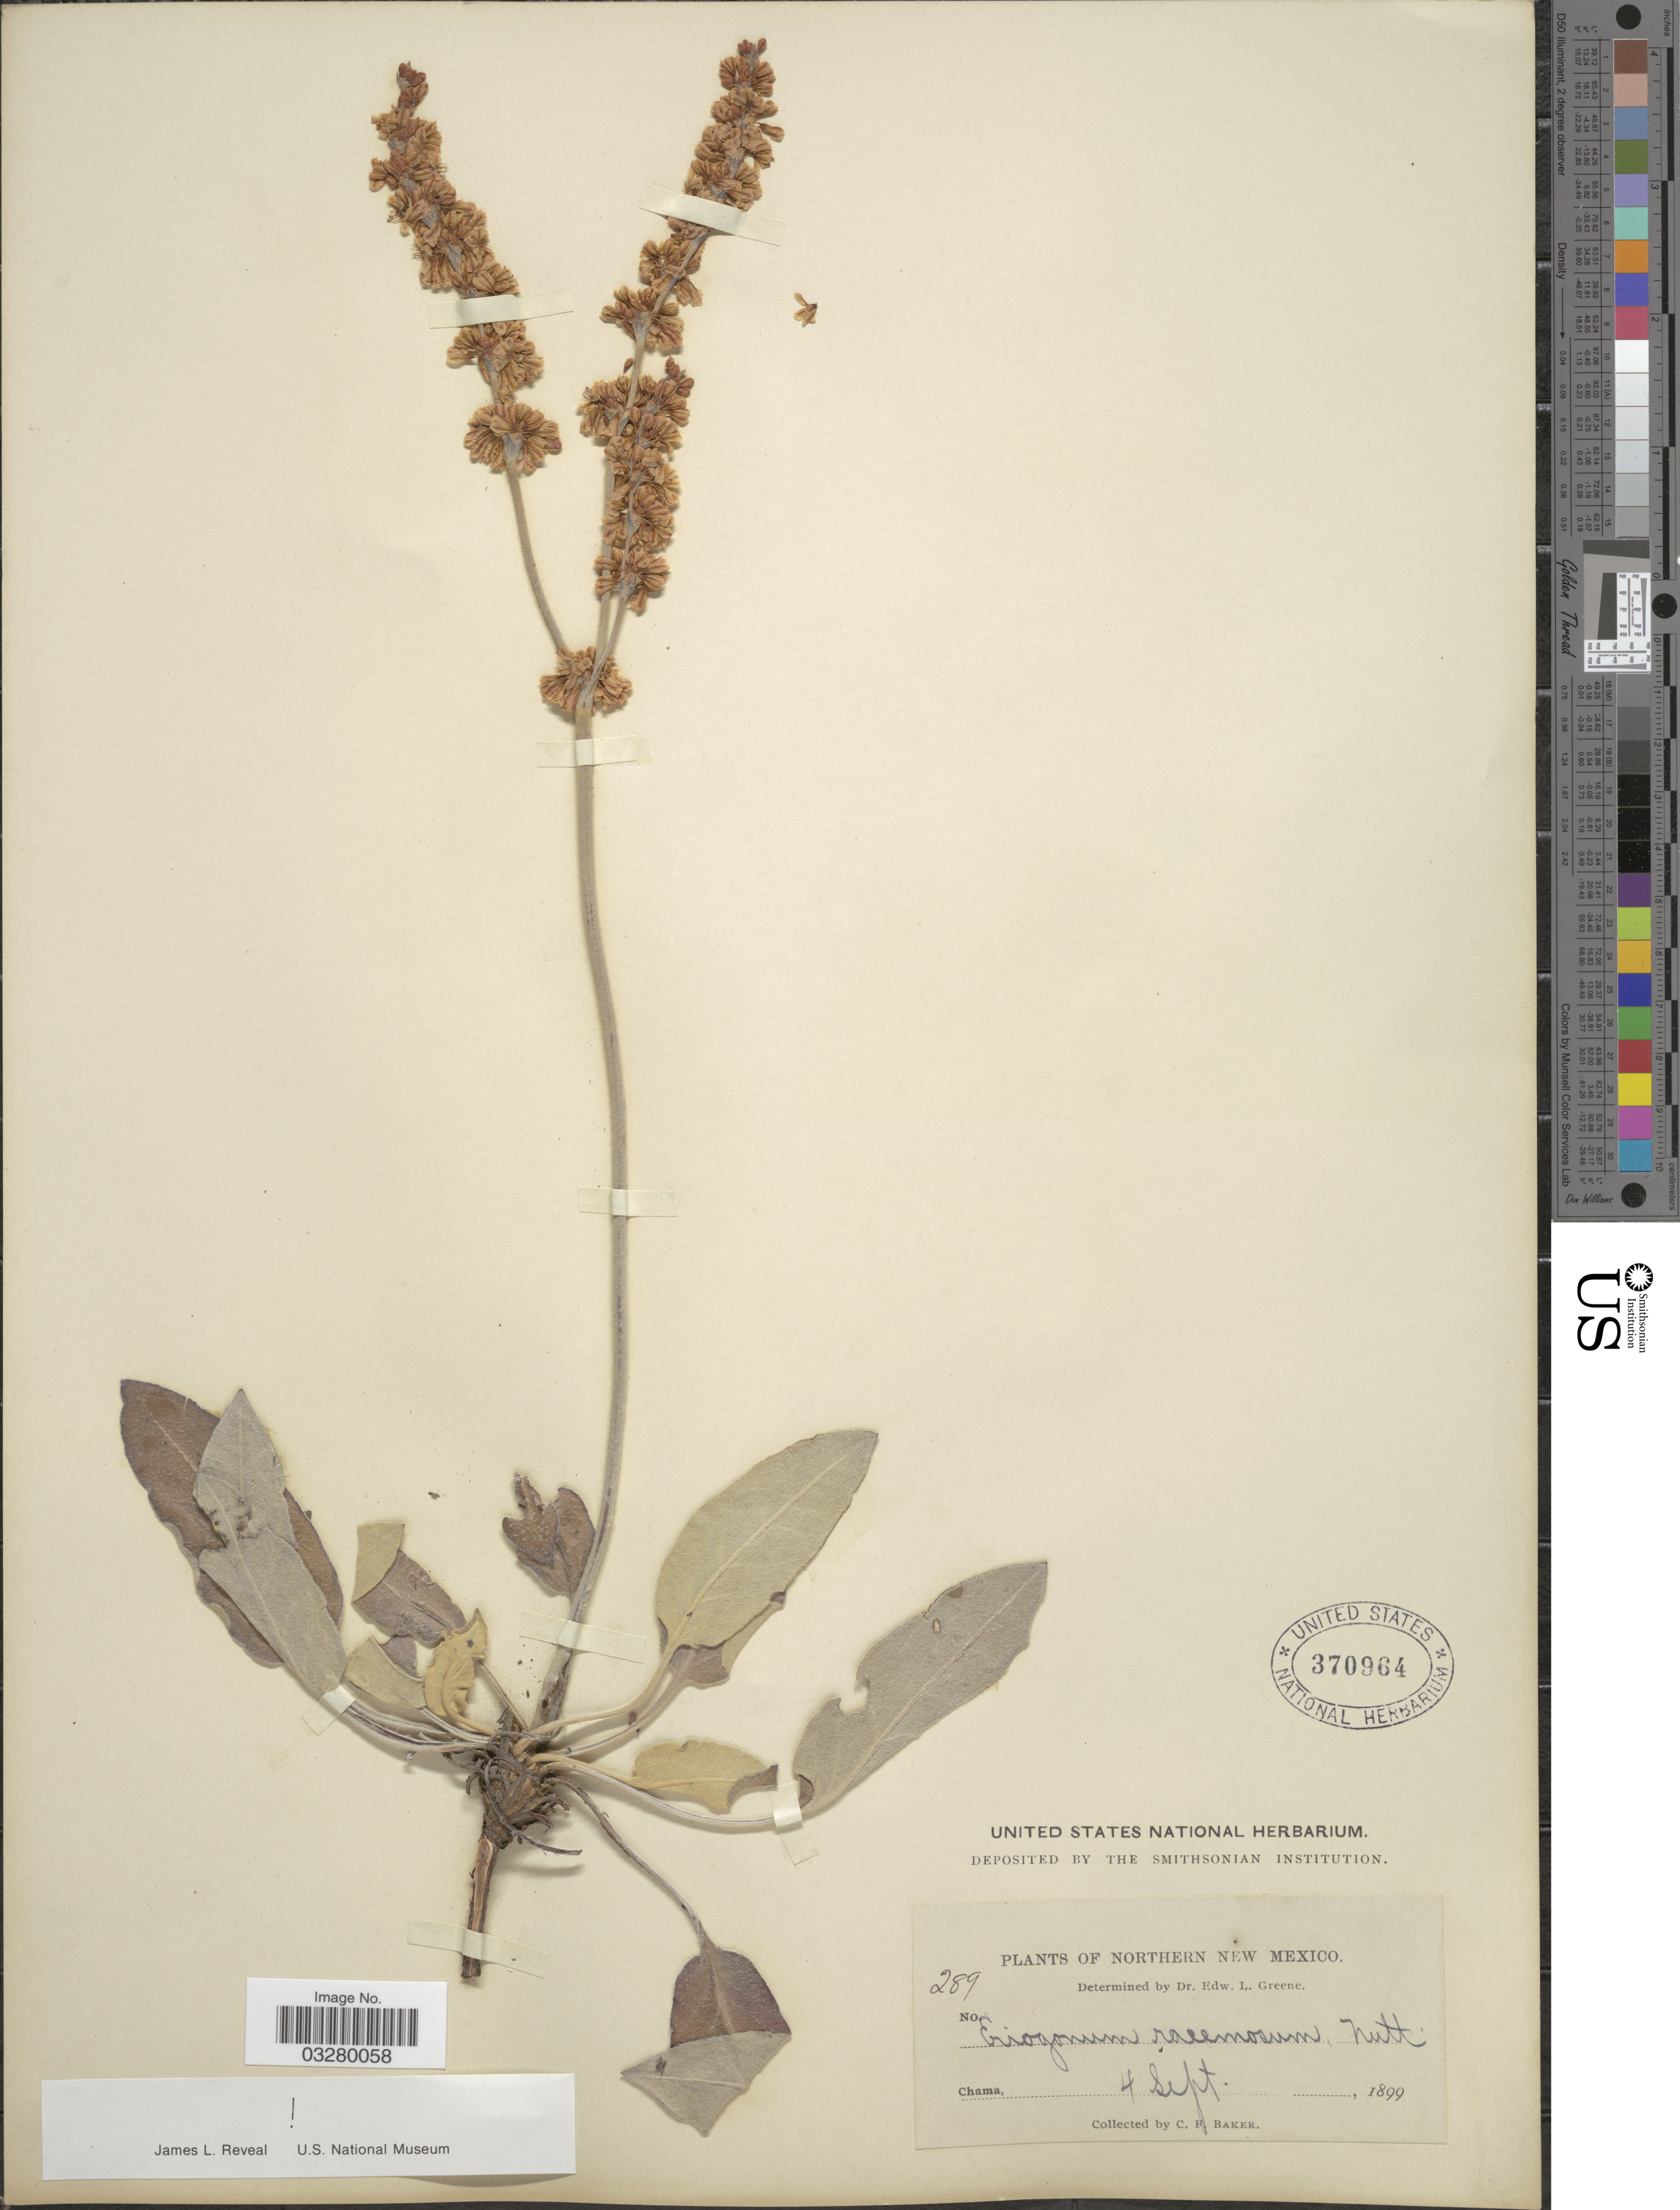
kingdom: Plantae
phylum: Tracheophyta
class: Magnoliopsida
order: Caryophyllales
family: Polygonaceae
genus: Eriogonum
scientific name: Eriogonum racemosum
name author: Nutt.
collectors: C. F. Baker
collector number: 289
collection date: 1899-09-04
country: United States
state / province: New Mexico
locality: Northern New Mexico, Chama.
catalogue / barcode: US 370964